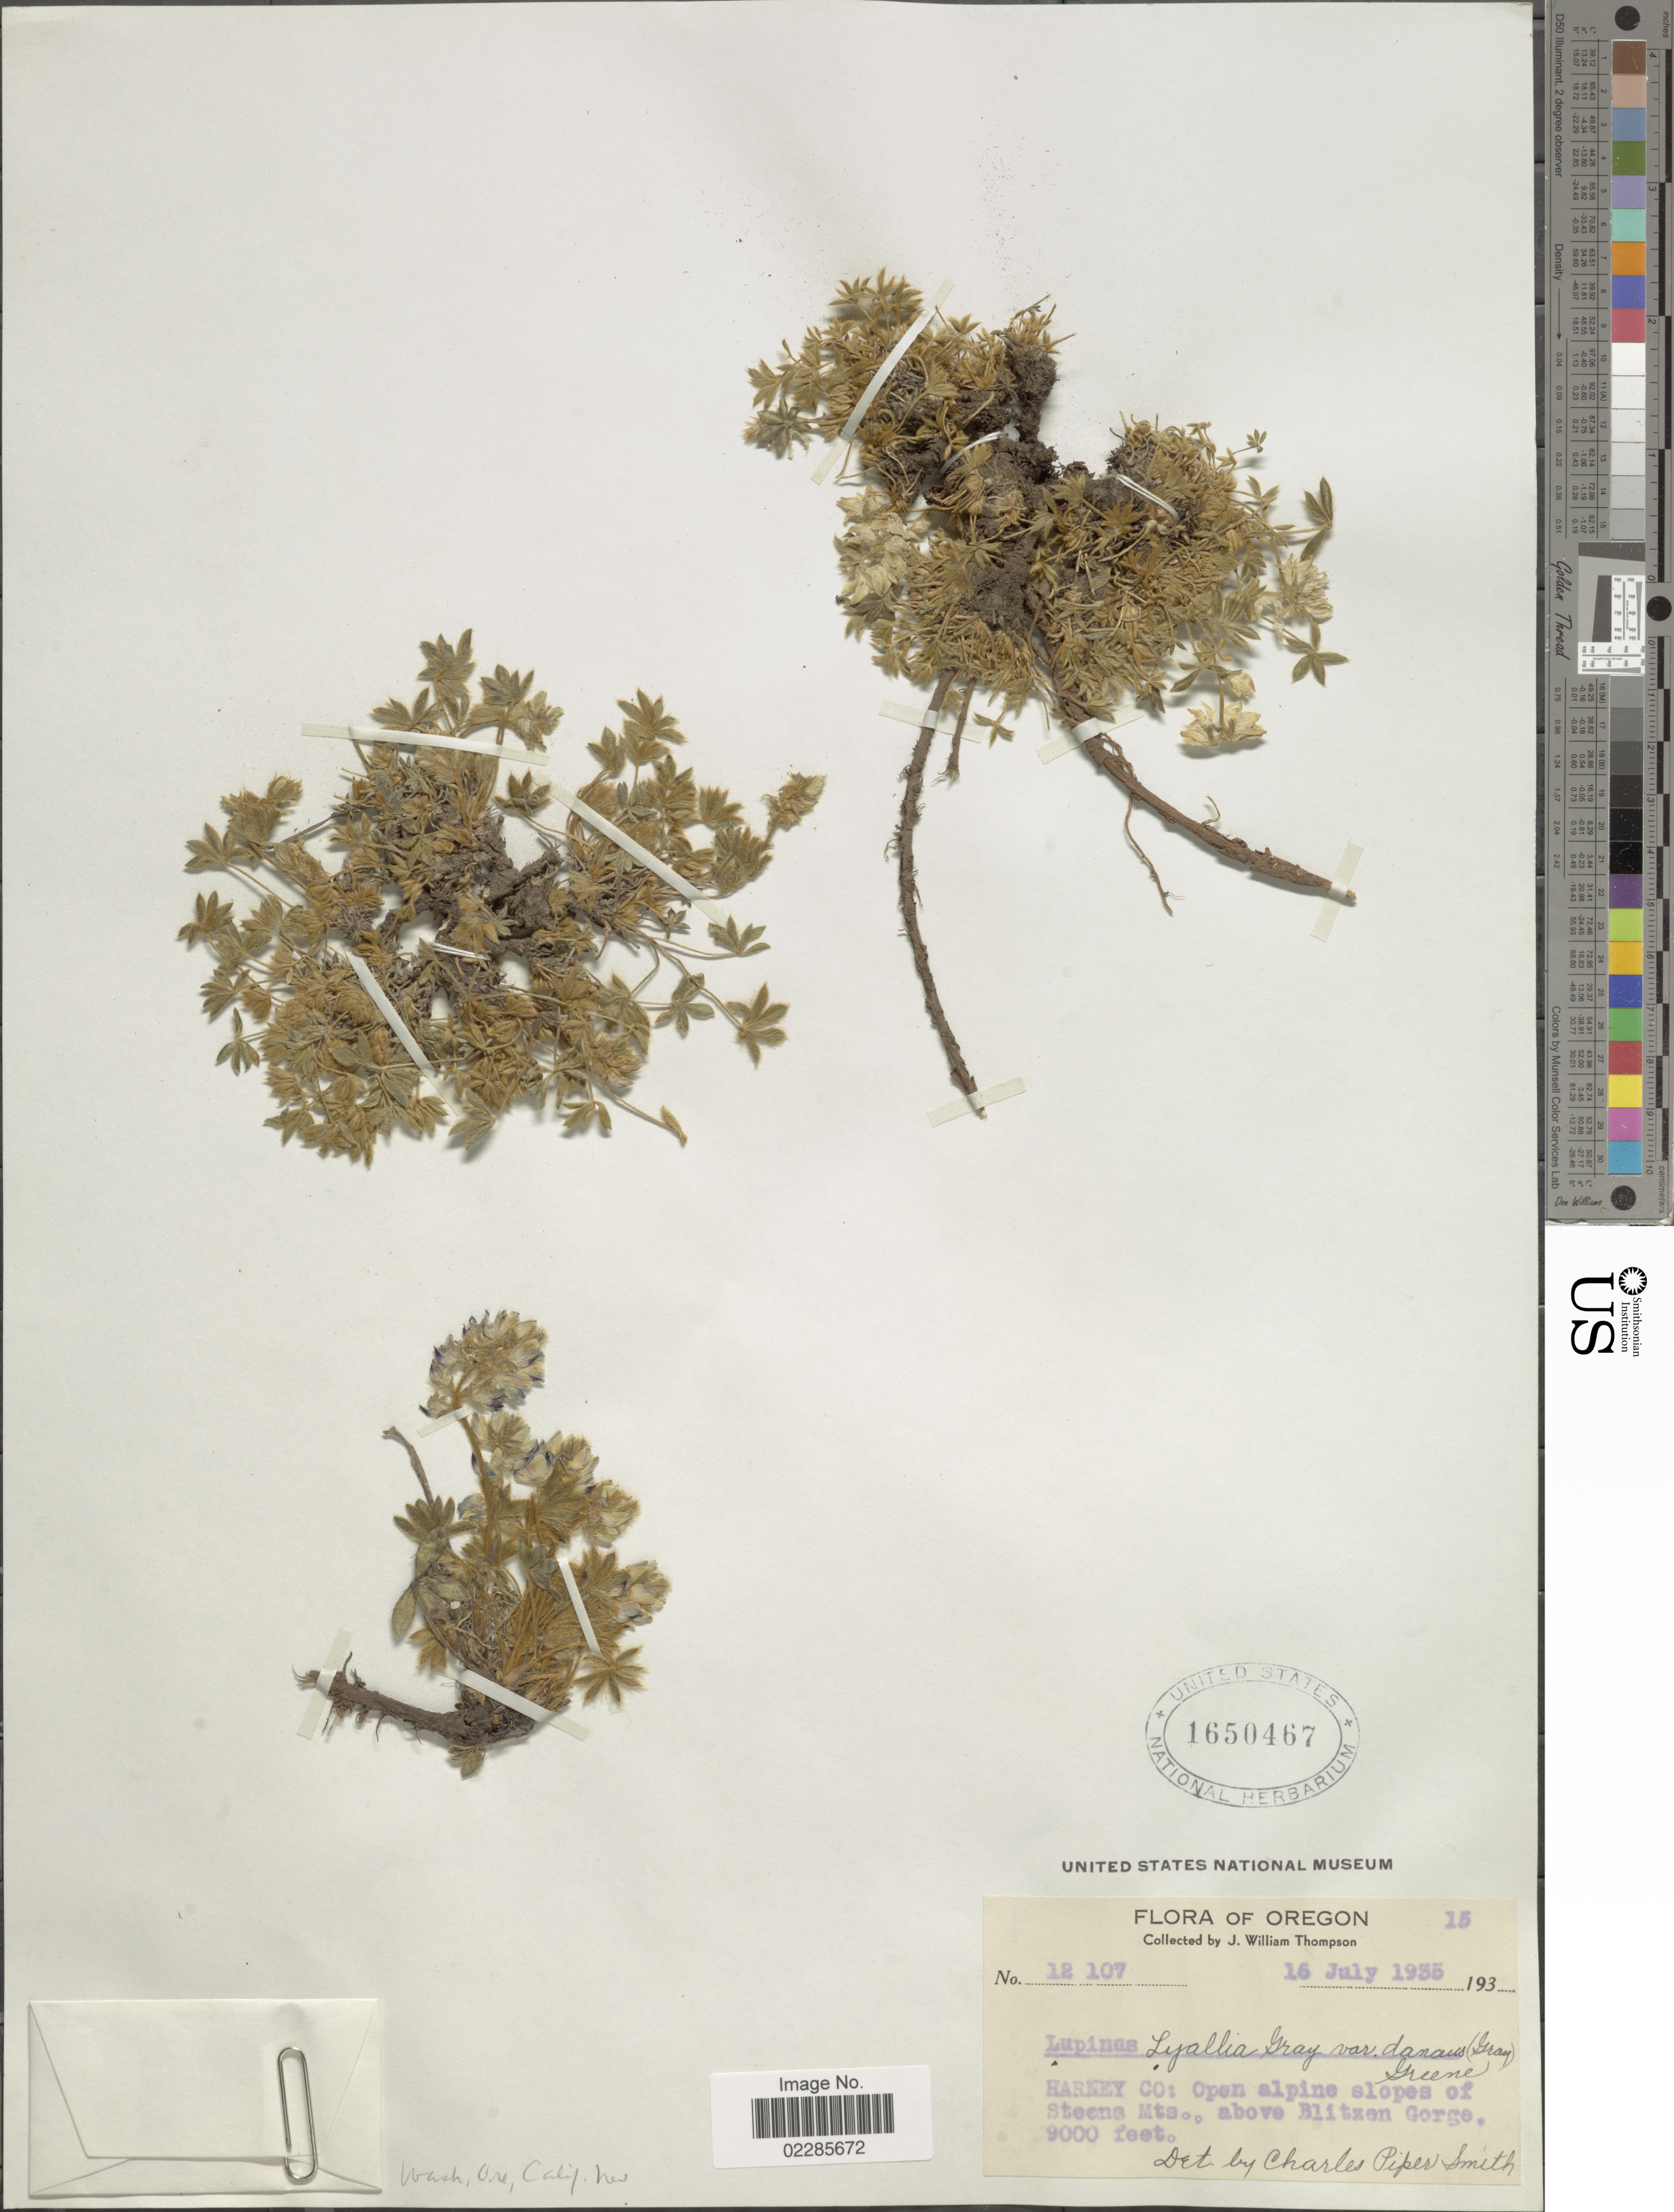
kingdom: Plantae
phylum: Tracheophyta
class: Magnoliopsida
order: Fabales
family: Fabaceae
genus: Lupinus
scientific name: Lupinus lyallii var. danaus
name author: (A. Gray) S. Watson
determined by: Smith, C. P.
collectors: J. W. Thompson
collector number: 12107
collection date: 1935-07-16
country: United States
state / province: Oregon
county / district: Harney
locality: Harney Co: Open alpine slopes of Steens Mts., above Blitzen Gorge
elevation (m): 2743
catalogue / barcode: US 1650467